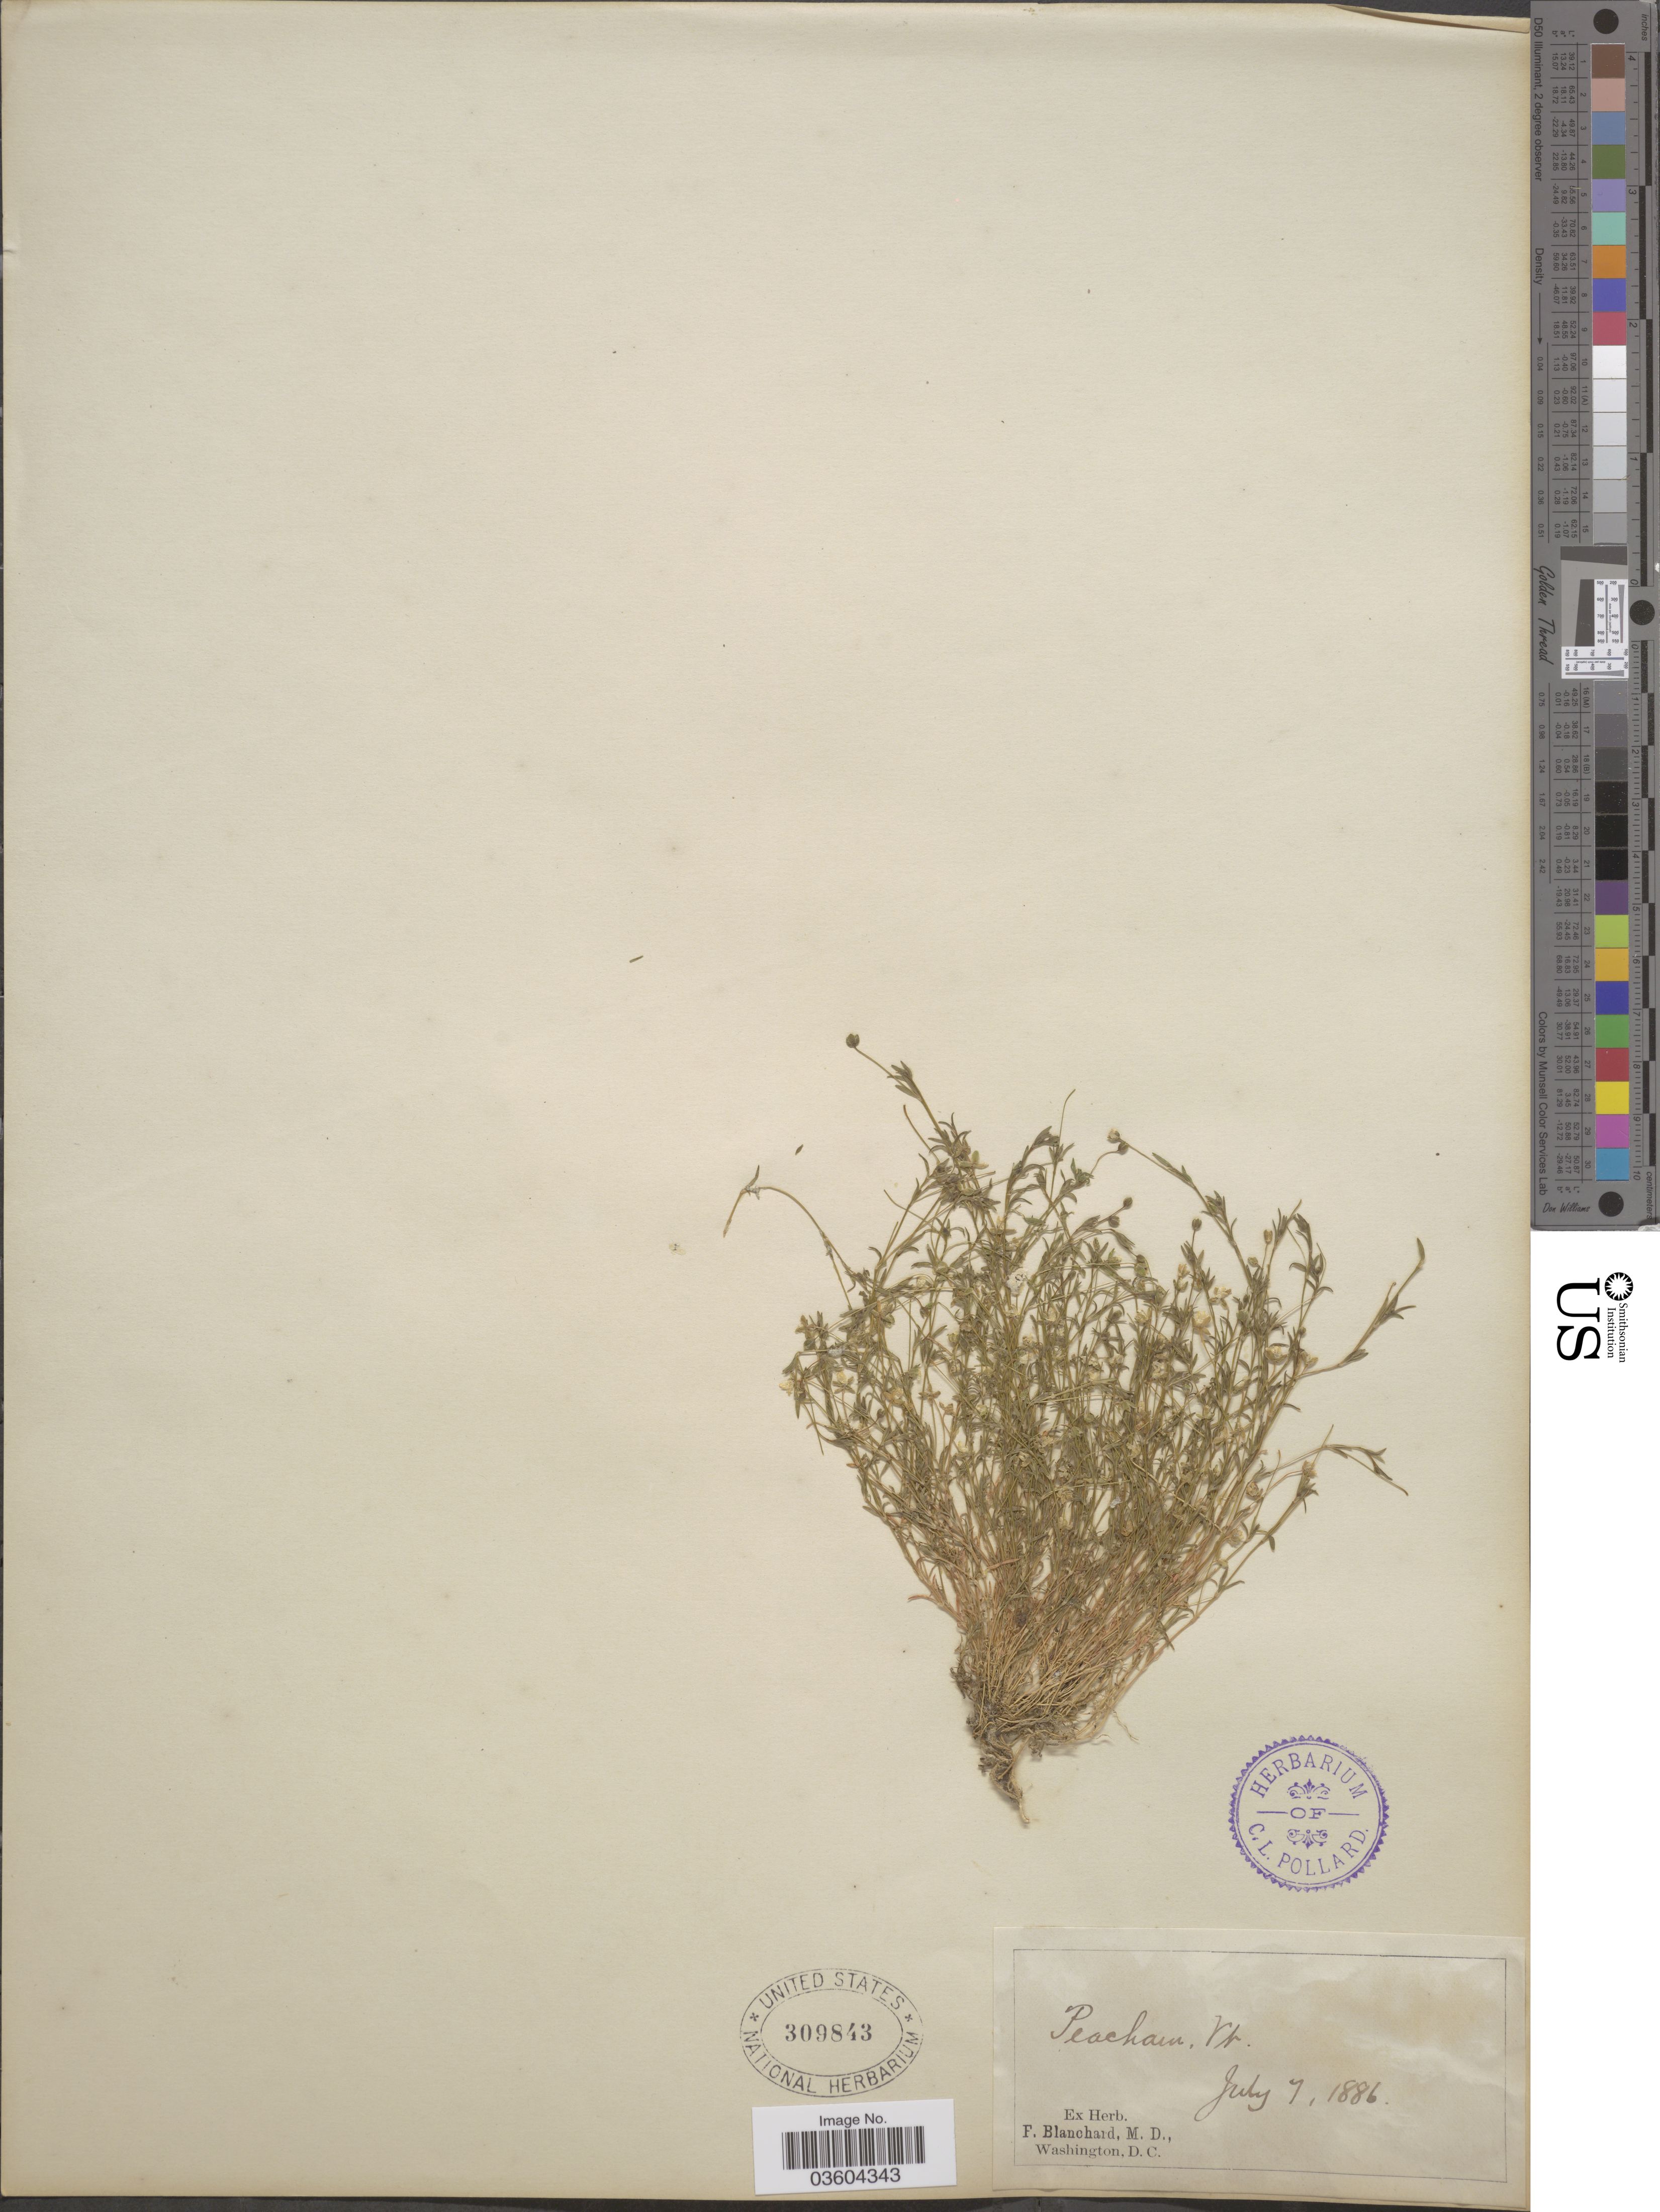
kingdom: Plantae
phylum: Tracheophyta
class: Magnoliopsida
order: Caryophyllales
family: Caryophyllaceae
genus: Sagina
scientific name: Sagina sp.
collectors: ex herb. F. Blanchard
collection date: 1886-07-07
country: United States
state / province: Vermont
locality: Peacham.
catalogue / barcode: US 309843